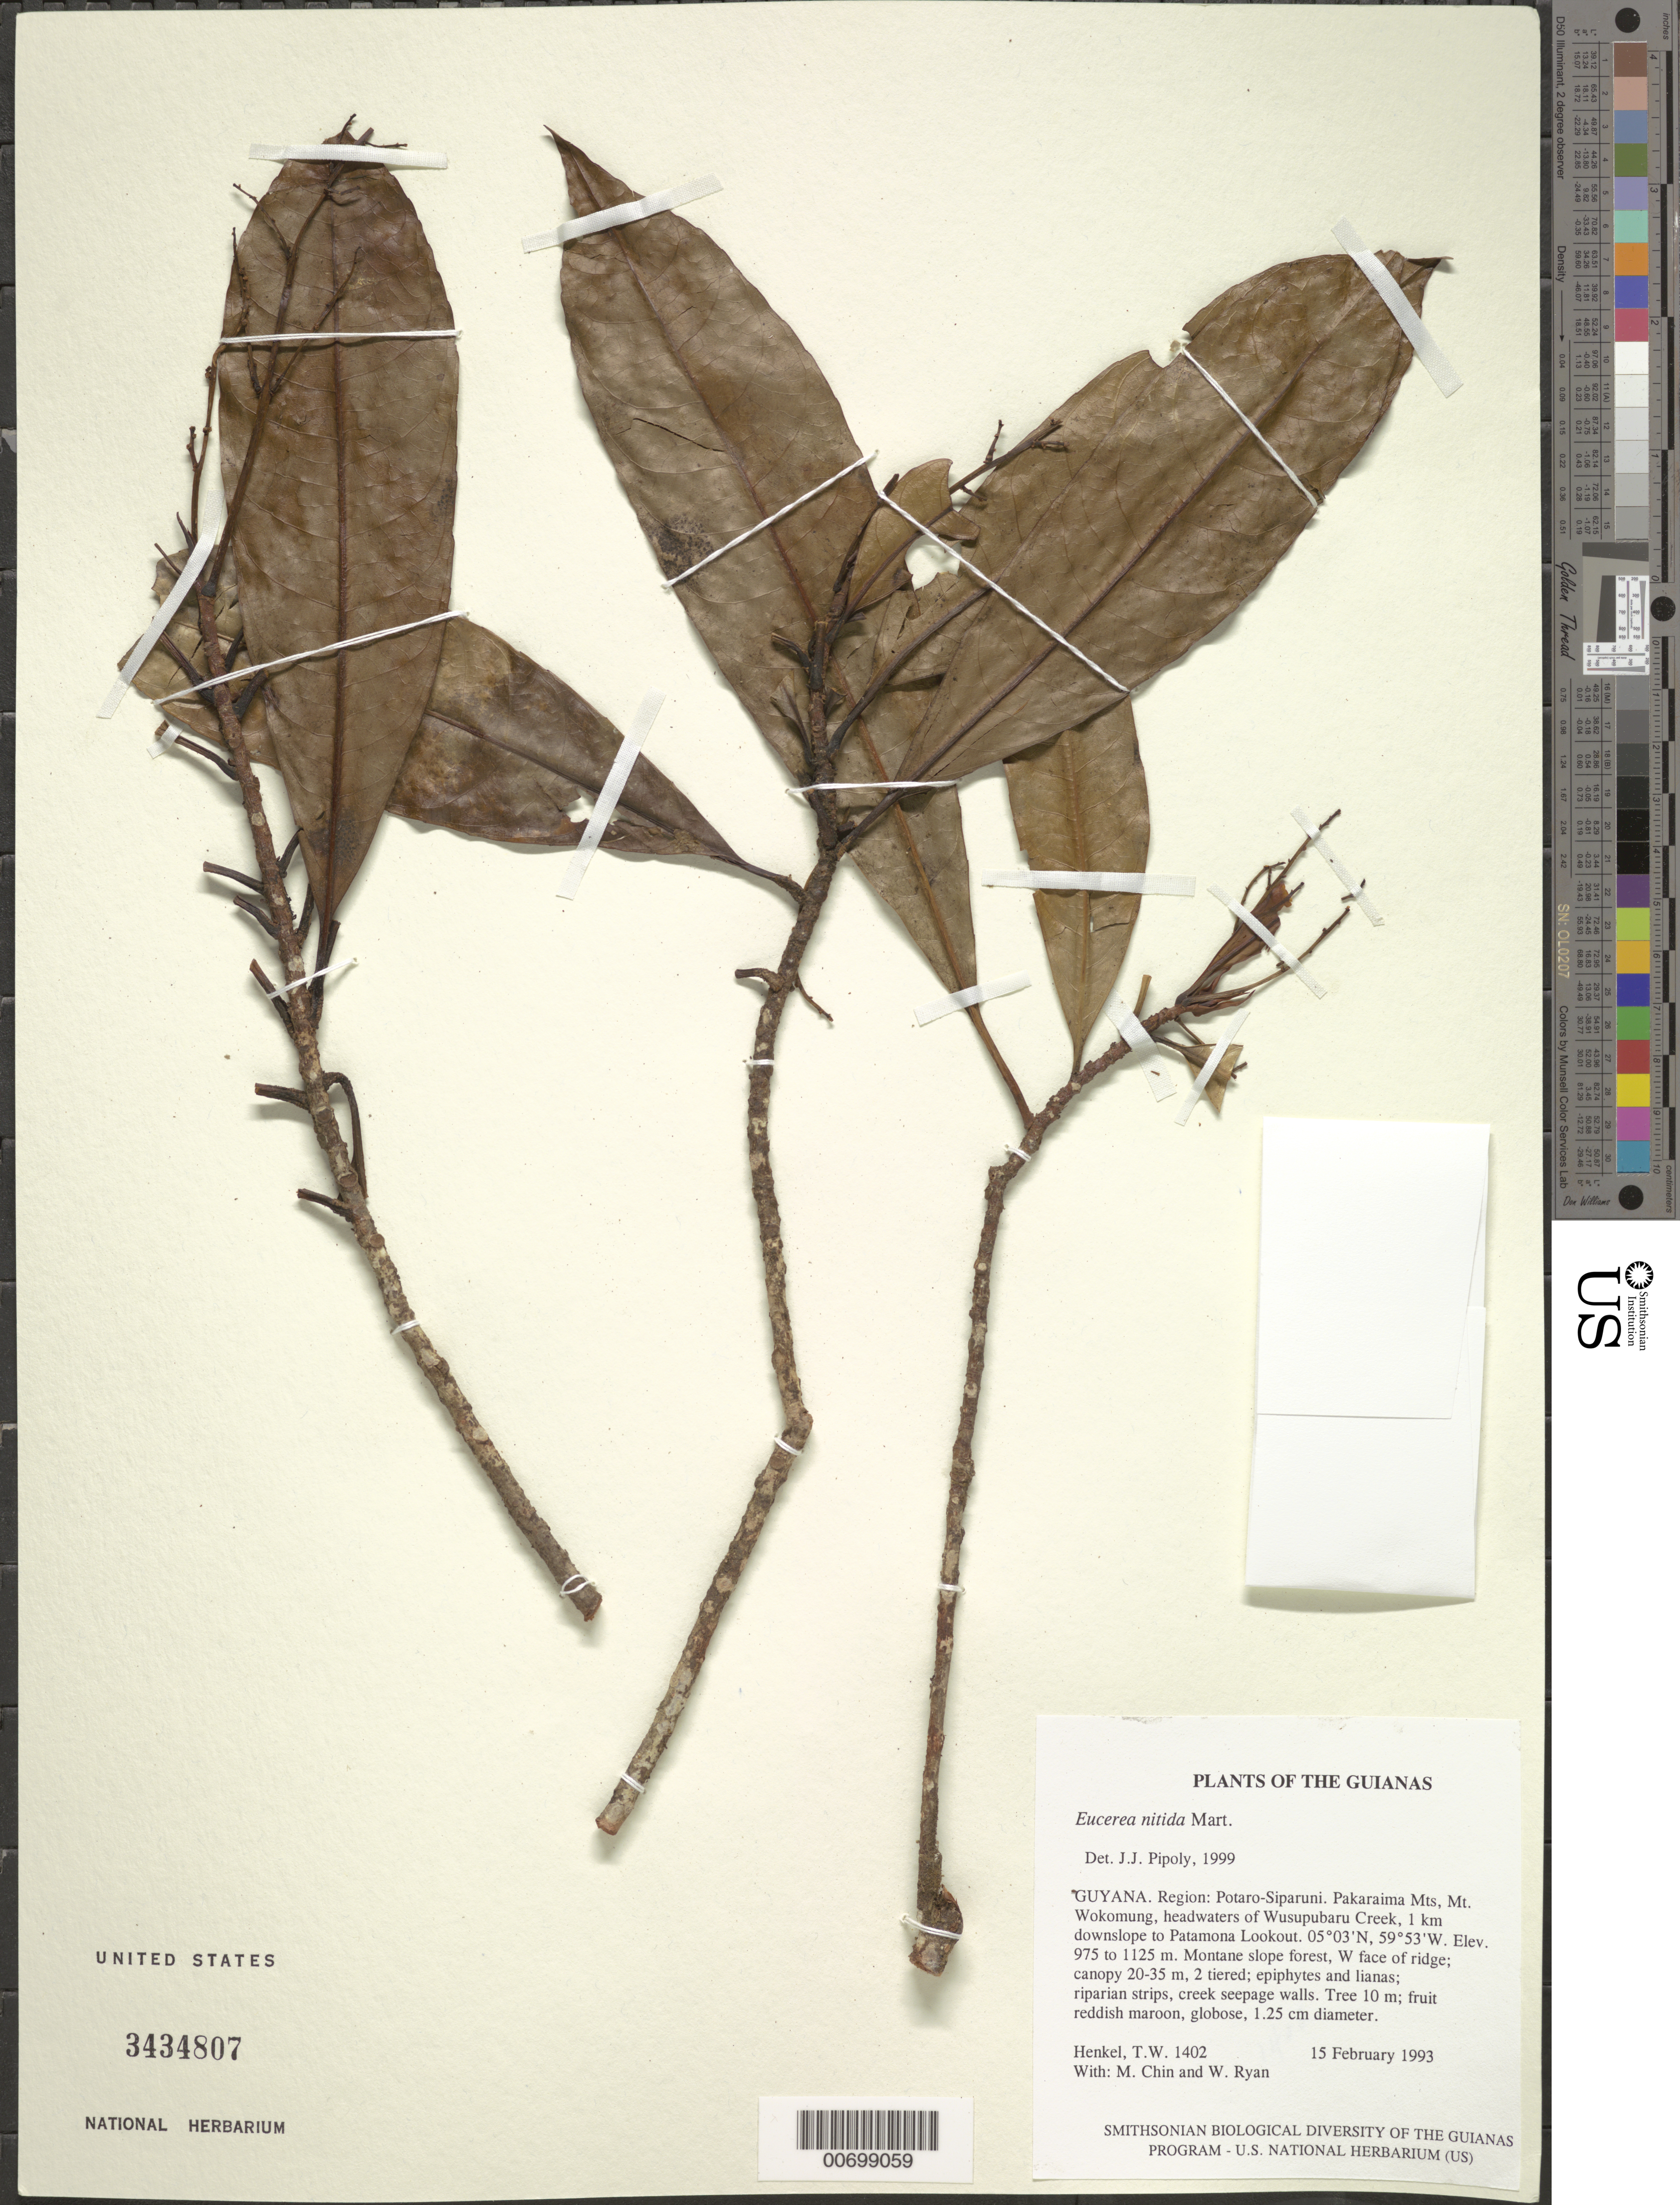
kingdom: Plantae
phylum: Tracheophyta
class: Magnoliopsida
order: Malpighiales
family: Salicaceae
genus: Casearia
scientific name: Casearia sp. nov.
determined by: Strong, Mark T., (BOT), Smithsonian Institution - National Museum of Natural History (UNITED STATES)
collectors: T. Henkel, M. Chin & W. Ryan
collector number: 1402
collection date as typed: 15 February 1993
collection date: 1993-02-15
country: Guyana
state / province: Potaro-Siparuni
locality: Pakaraima Mts, Mt. Wokomung, headwaters of Wusupubaru Creek, 1 km downslope to Patamona Lookout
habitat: Montane slope forest, W face of ridge; canopy 20-35 m, 2 tiered; epiphytes and lianas; riparian strips, creek seepage walls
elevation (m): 975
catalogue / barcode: US 3434807